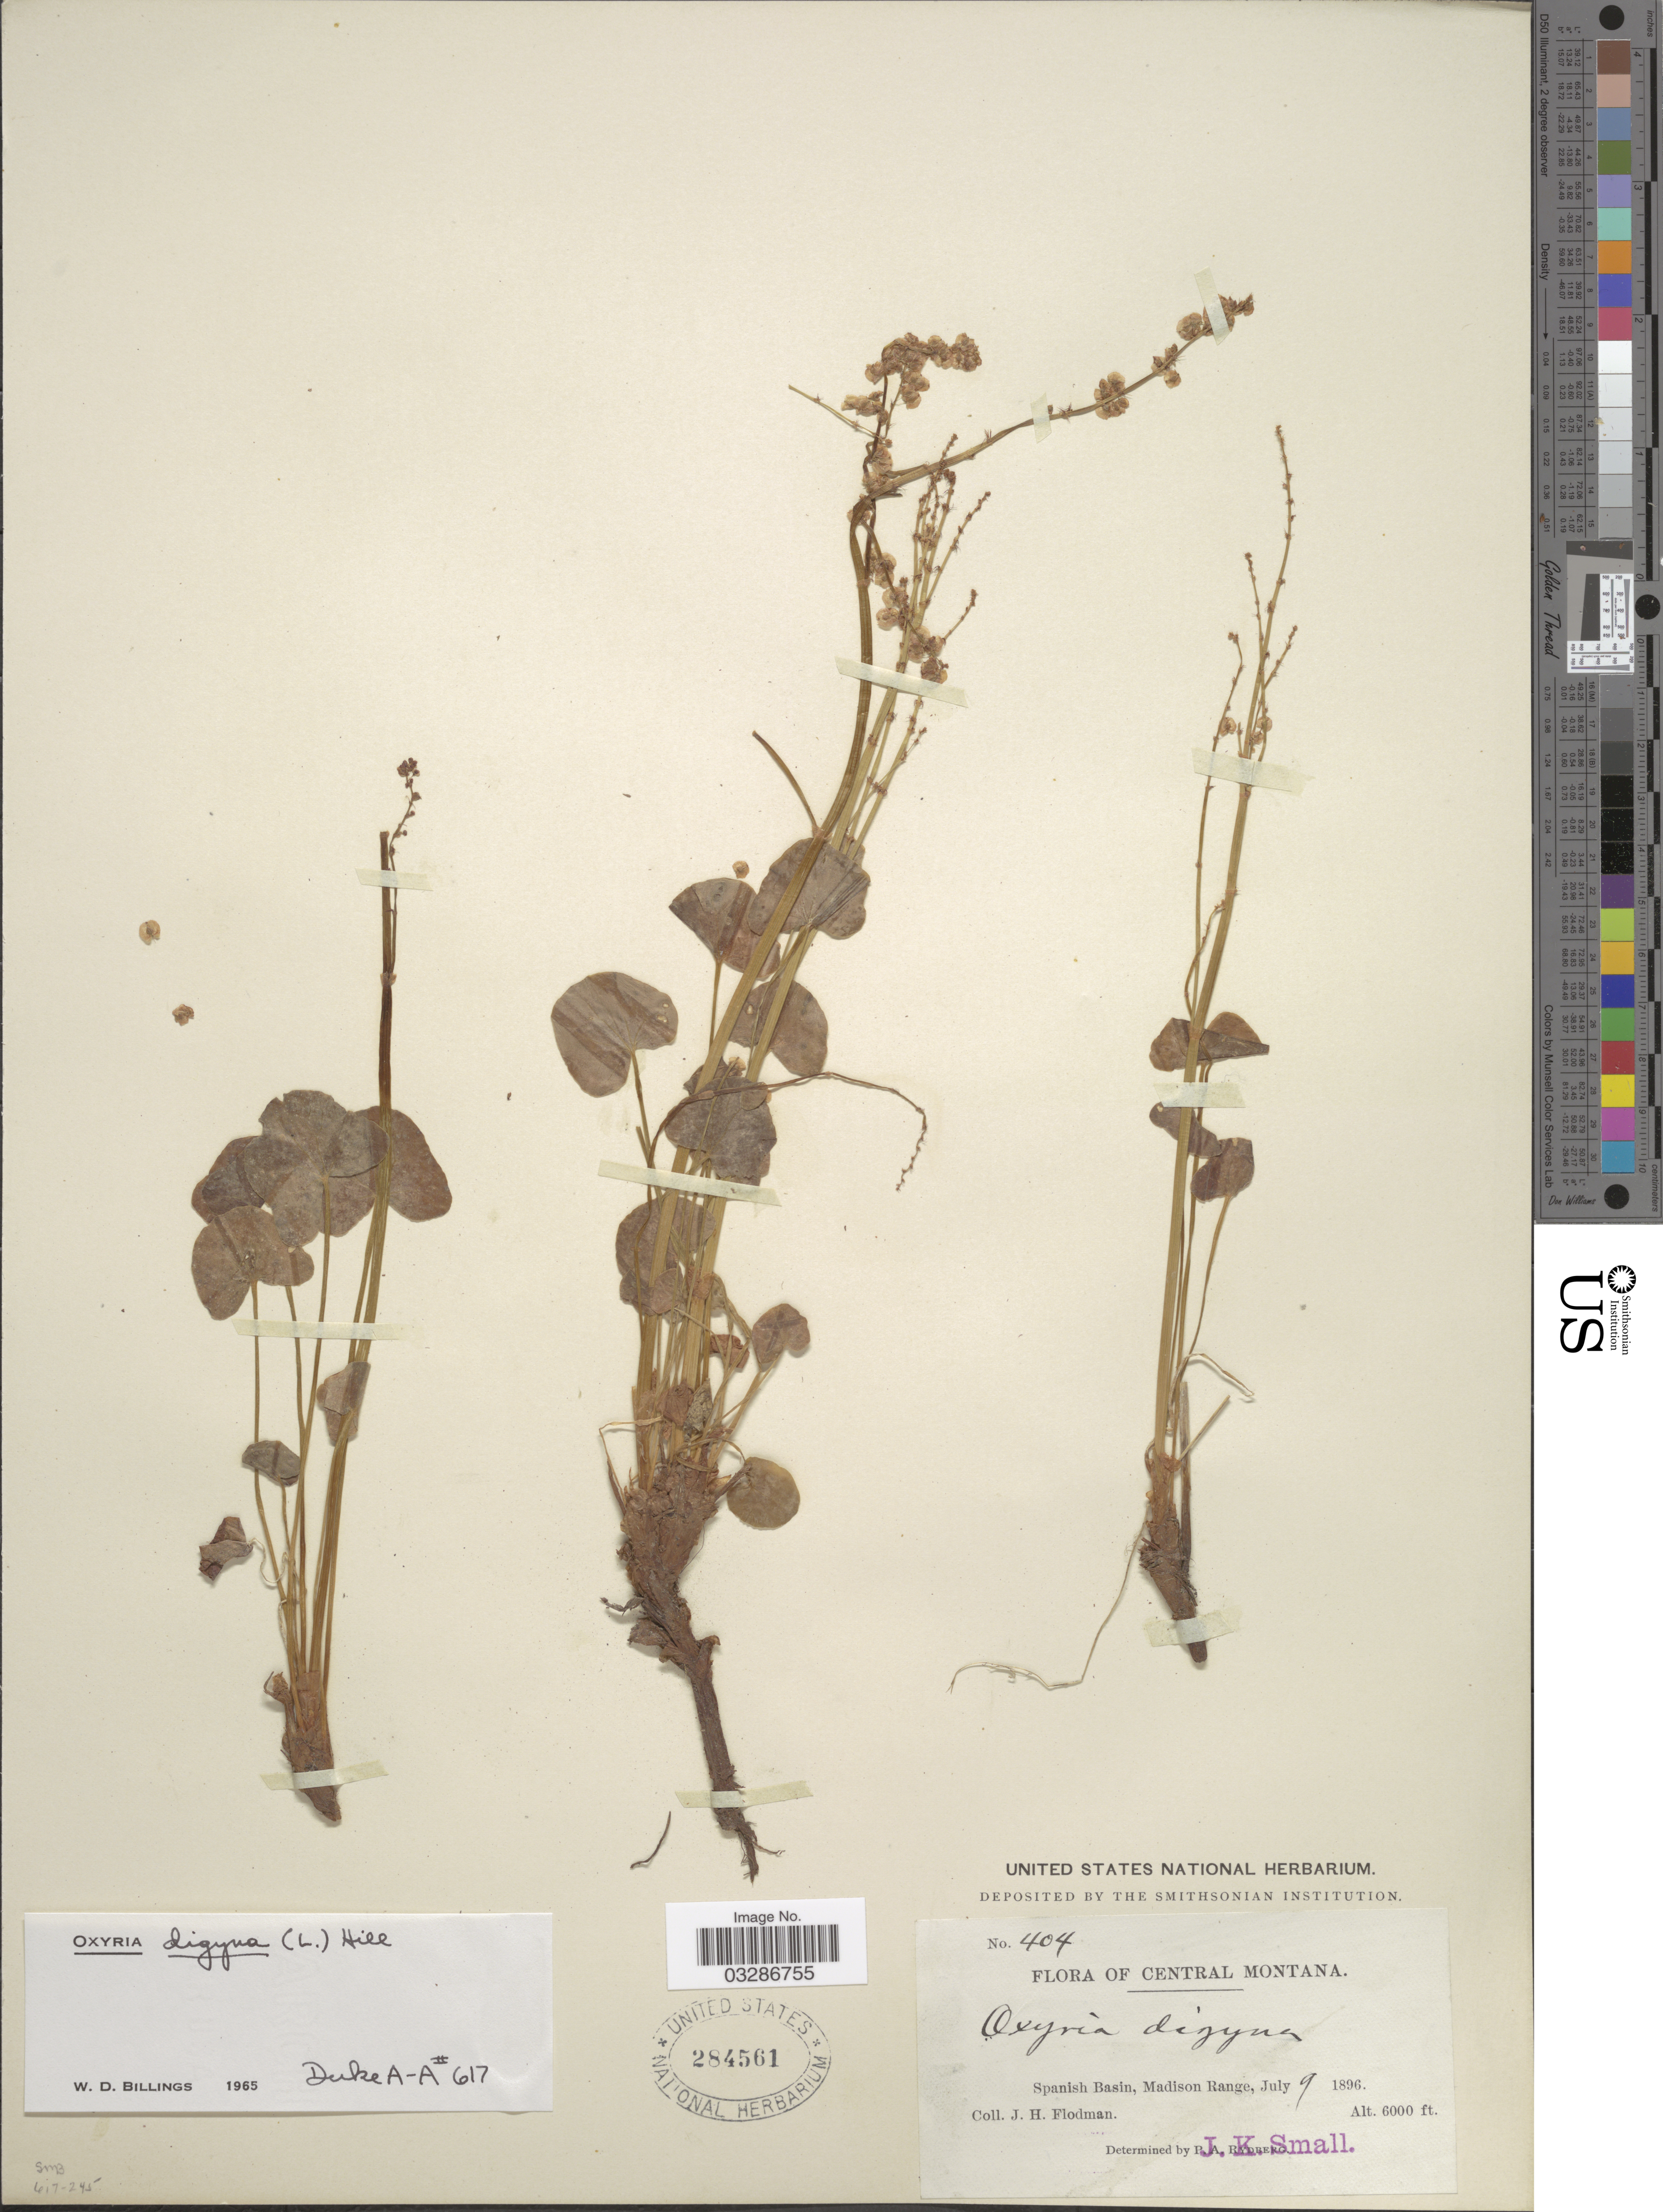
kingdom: Plantae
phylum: Tracheophyta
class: Magnoliopsida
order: Caryophyllales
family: Polygonaceae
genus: Oxyria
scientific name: Oxyria digyna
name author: (L.) Hill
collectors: J. Flodman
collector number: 404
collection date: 1896-07-09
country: United States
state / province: Montana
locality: Central Montana. Spanish Basin, Madison Range.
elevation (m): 1829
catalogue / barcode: US 284561